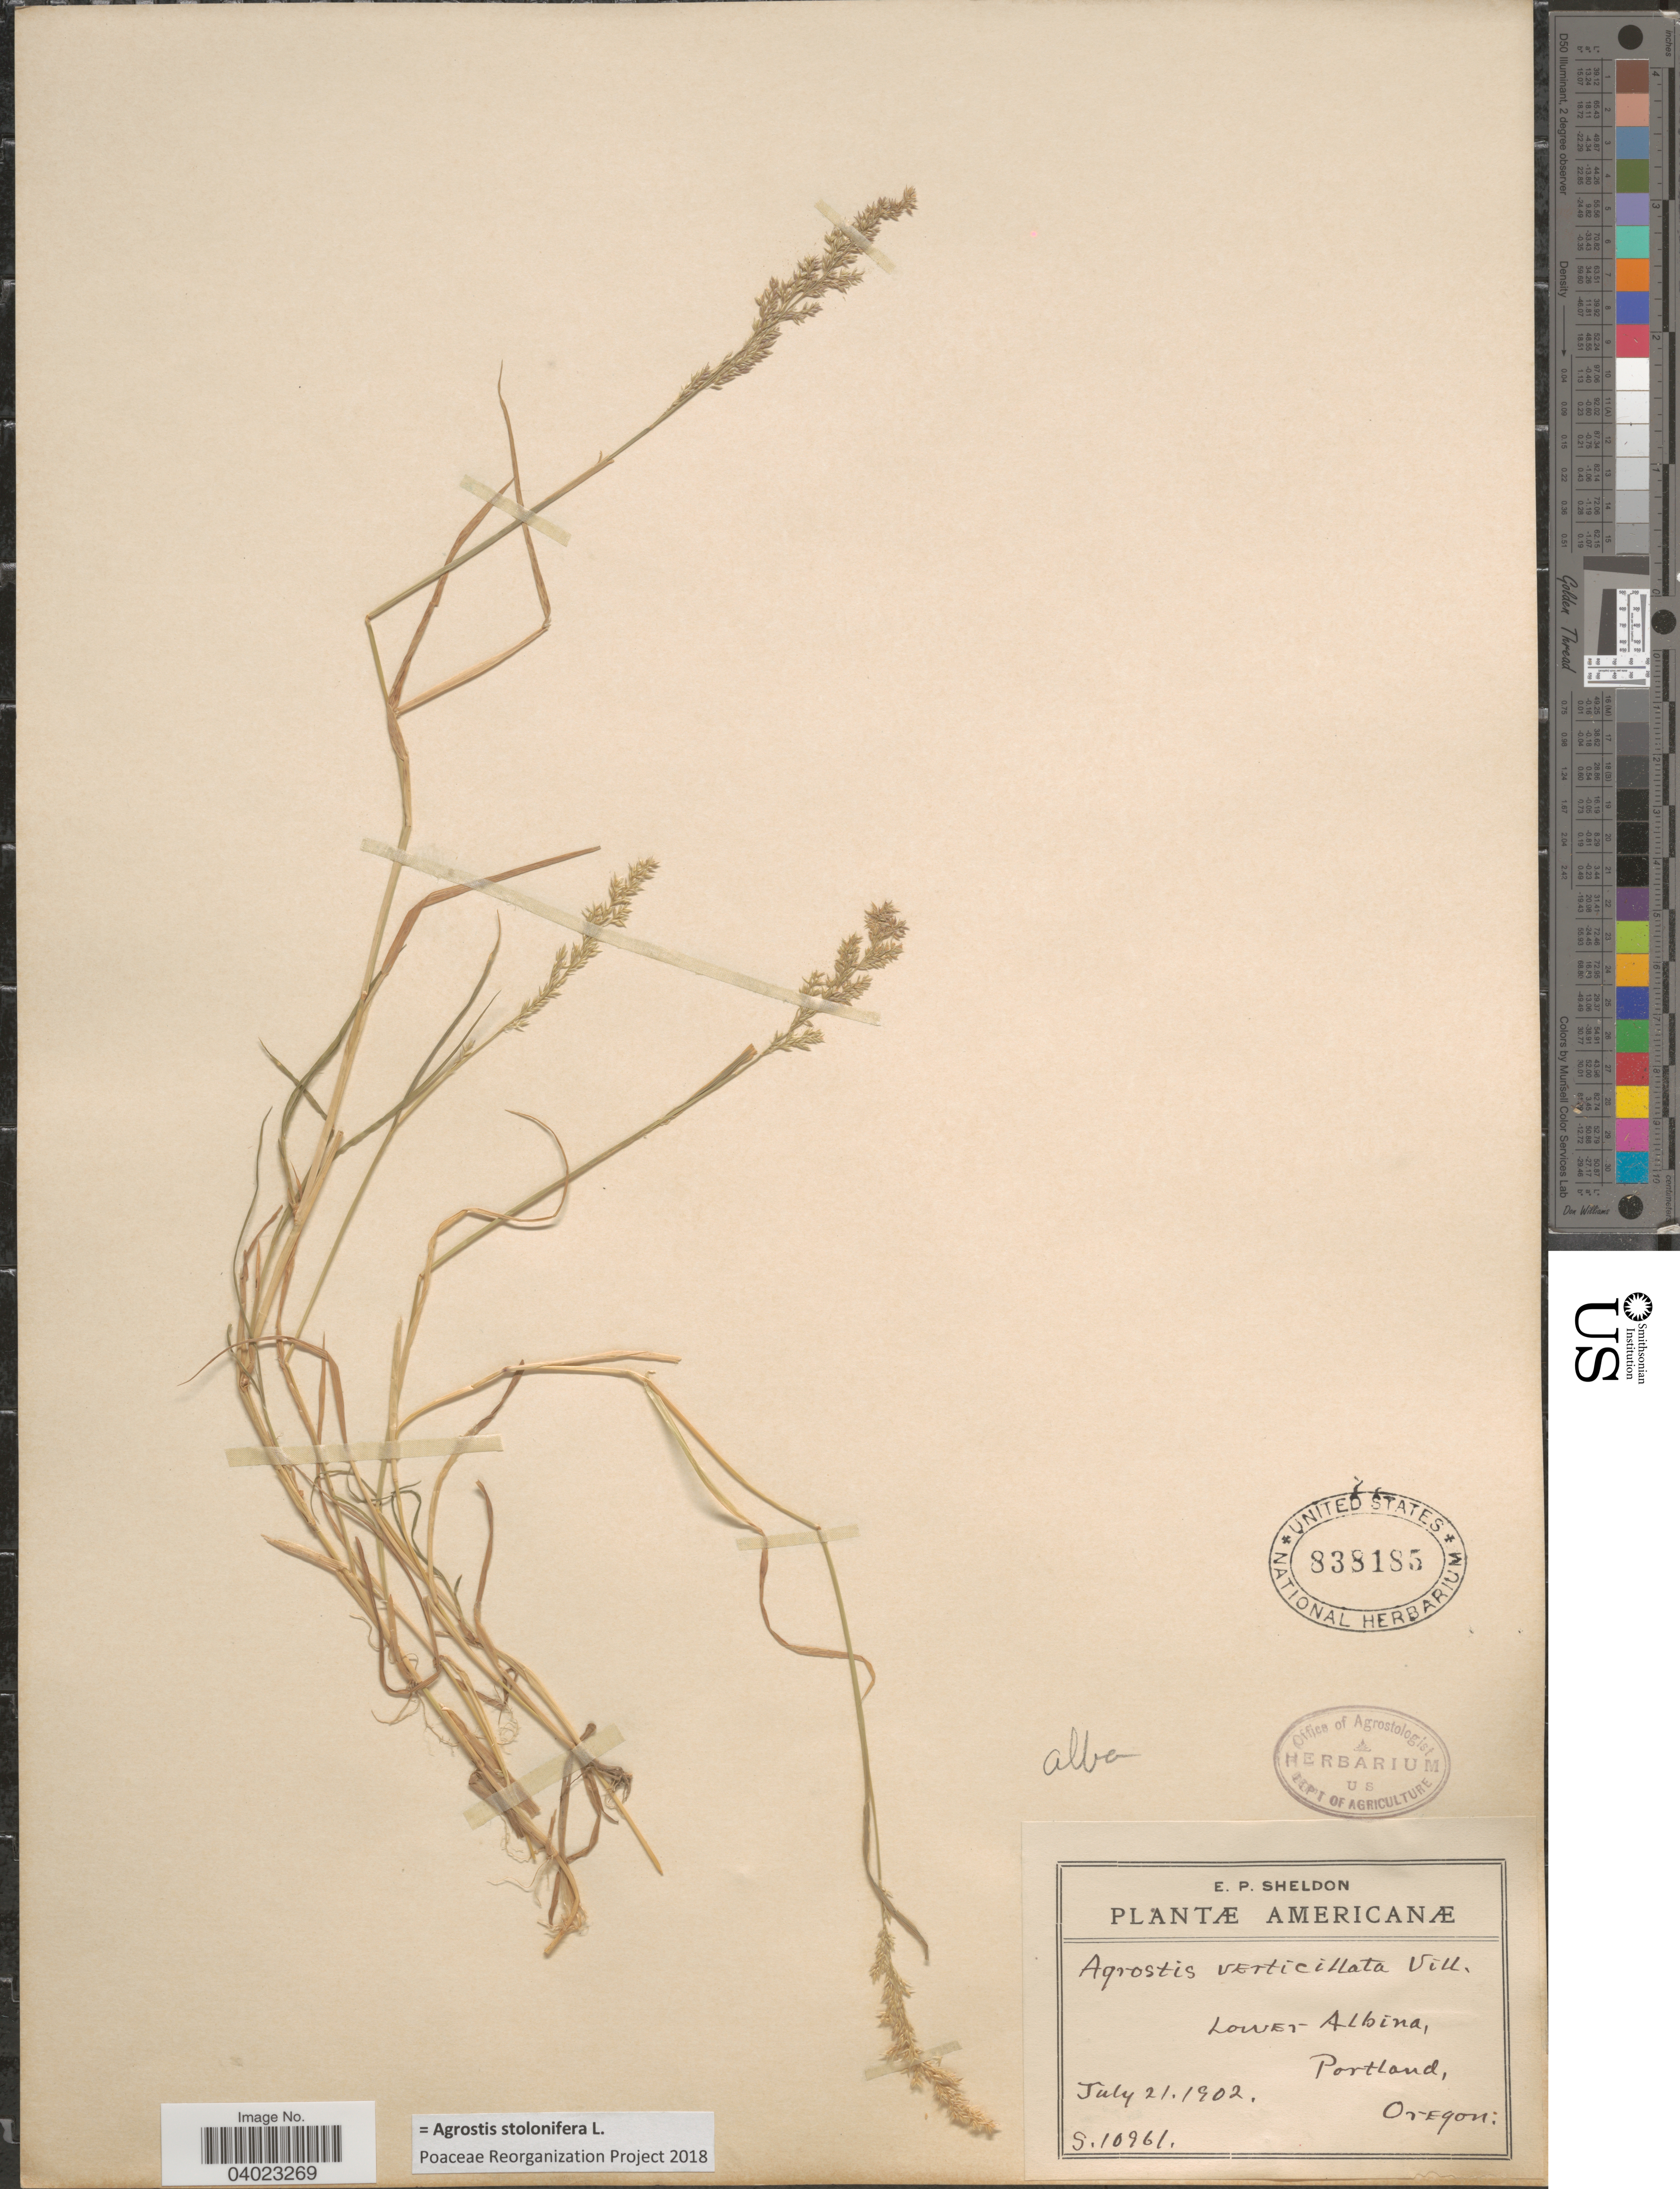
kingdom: Plantae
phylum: Tracheophyta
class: Liliopsida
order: Poales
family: Poaceae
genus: Agrostis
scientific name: Agrostis stolonifera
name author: L.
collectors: E. P. Sheldon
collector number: S10961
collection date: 1902-07-21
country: United States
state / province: Oregon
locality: Lower Albina, Portland.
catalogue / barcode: US 838185